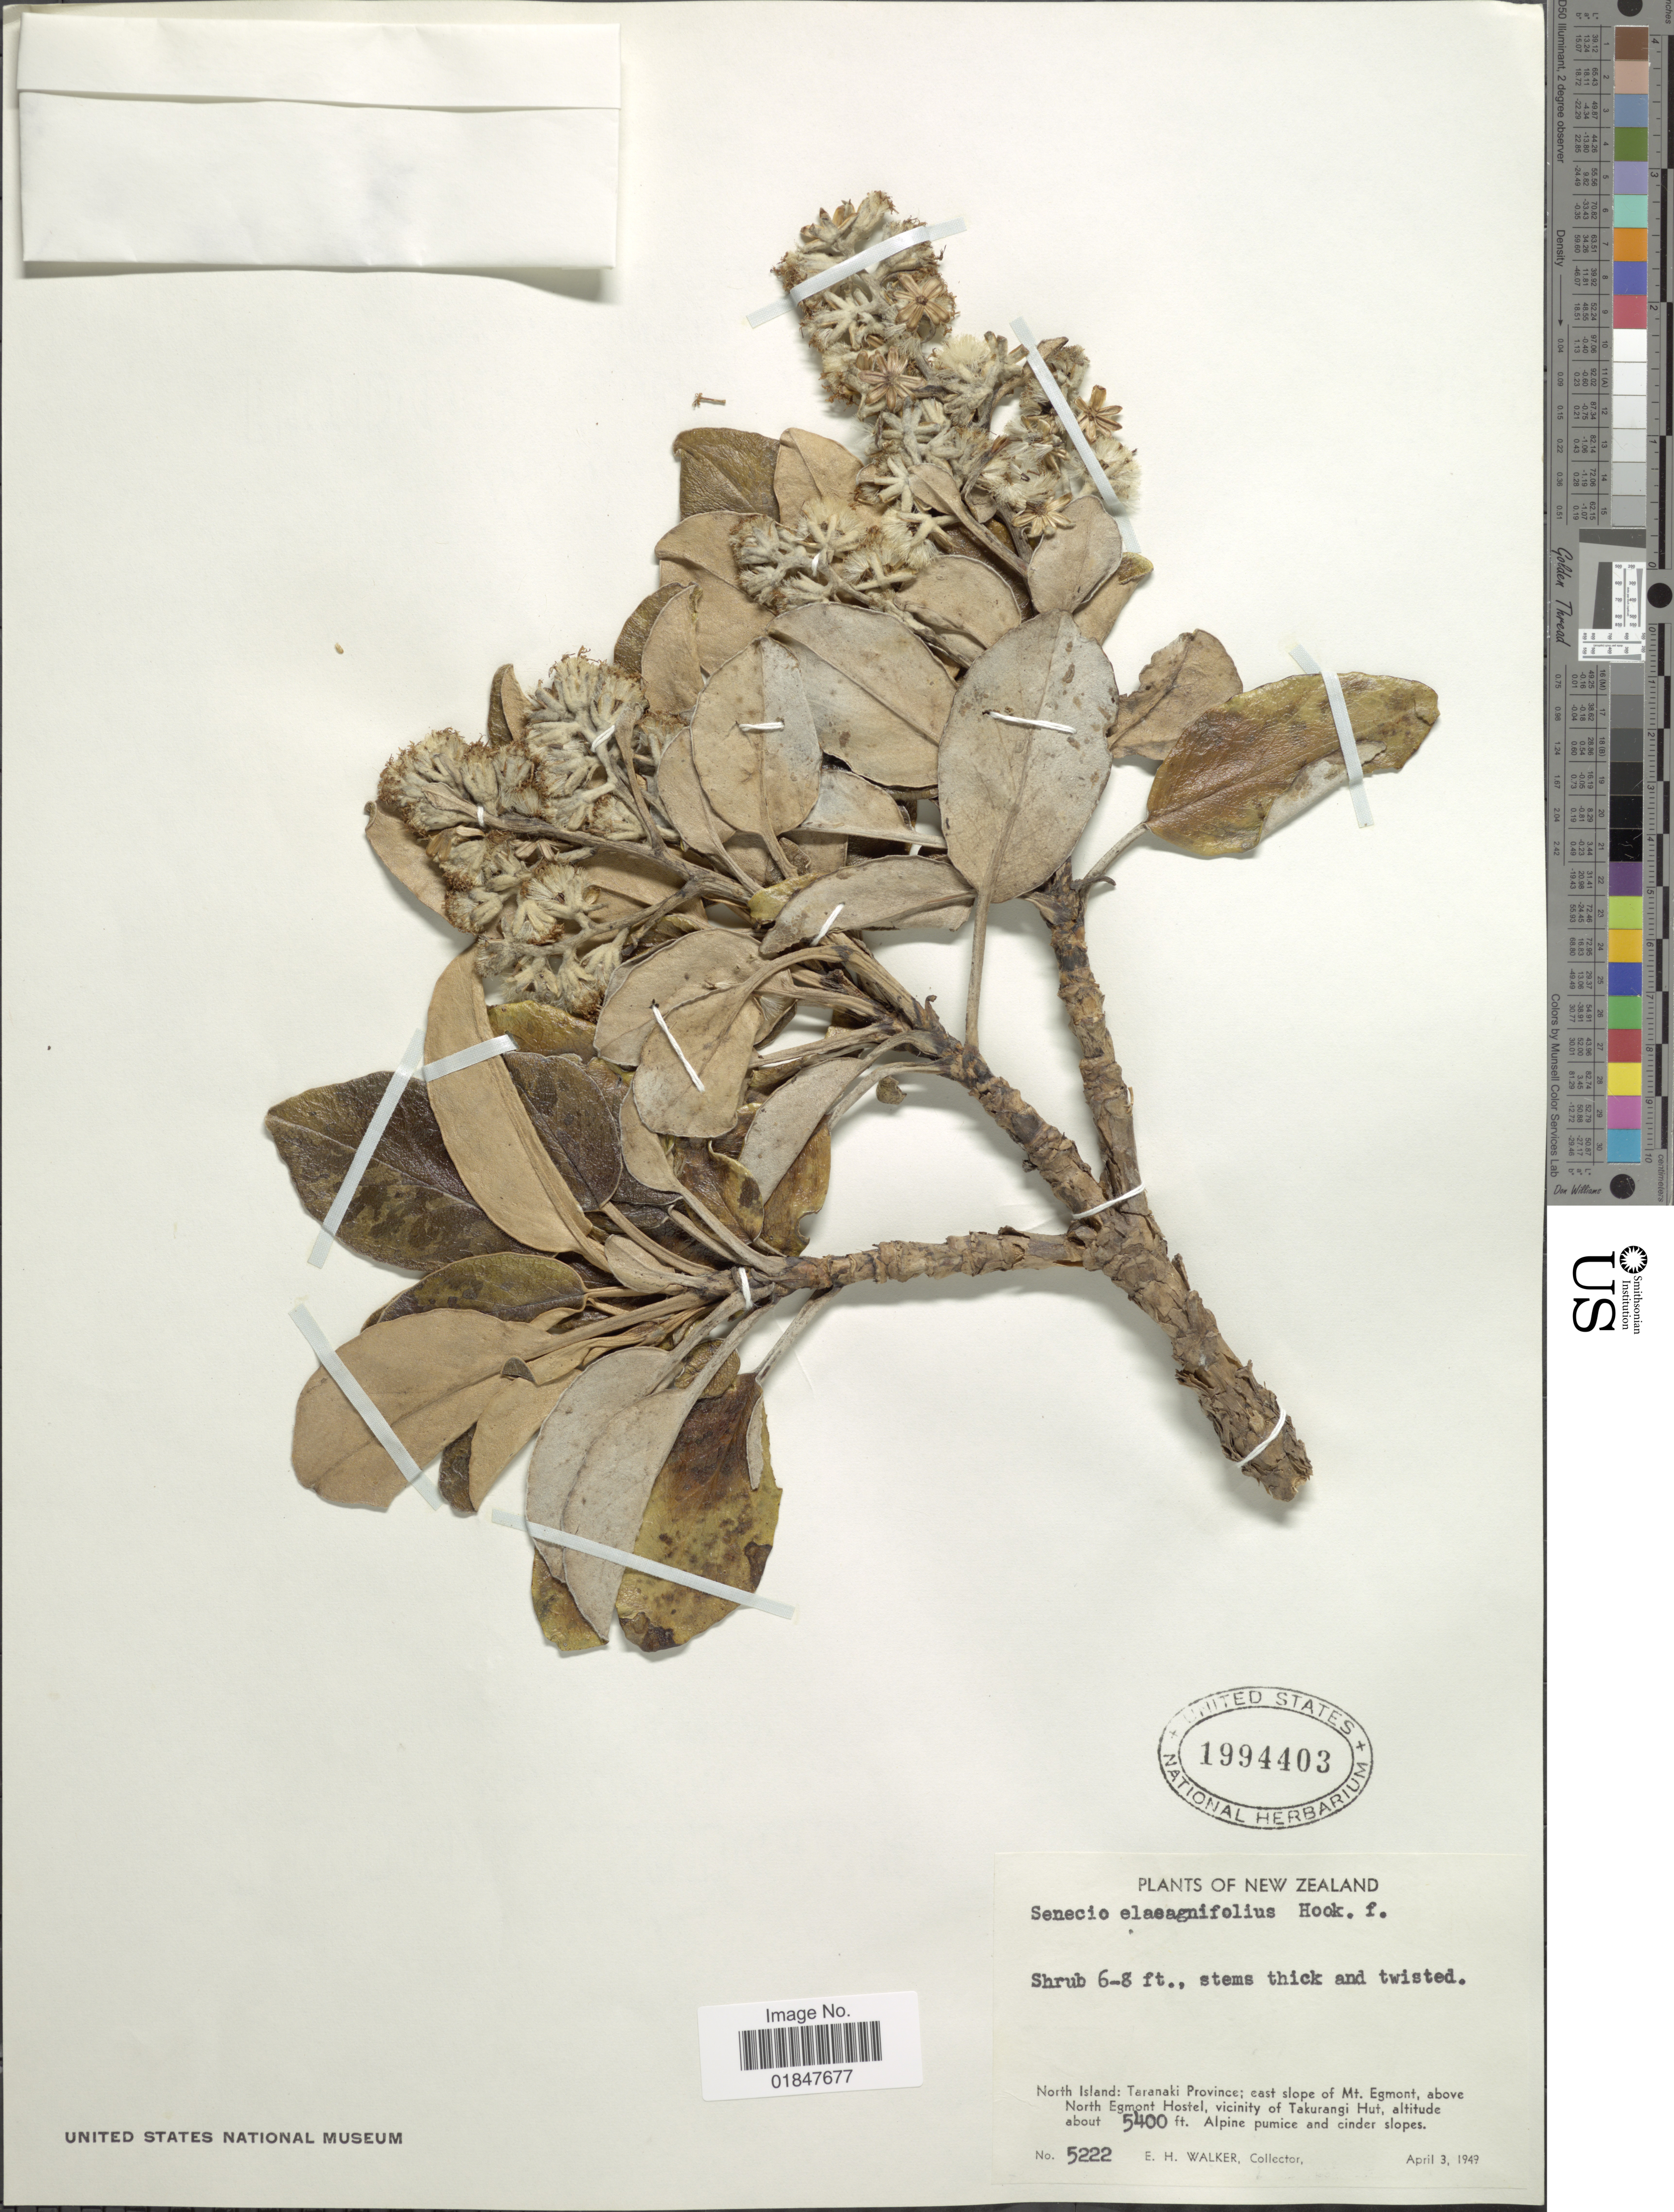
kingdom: Plantae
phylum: Tracheophyta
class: Magnoliopsida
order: Asterales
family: Asteraceae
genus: Brachyglottis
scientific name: Brachyglottis elaeagnifolia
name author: (Hook. f.) B. Nord.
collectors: E. H. Walker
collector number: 5222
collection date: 1949-04-03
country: New Zealand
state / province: Taranaki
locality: North Island: east slope of Mt. Egmont, above North Egmont Hostel, vicinity of Takurangi Hut, Alpine pumice and cinder slopes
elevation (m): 1646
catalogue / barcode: US 1994403